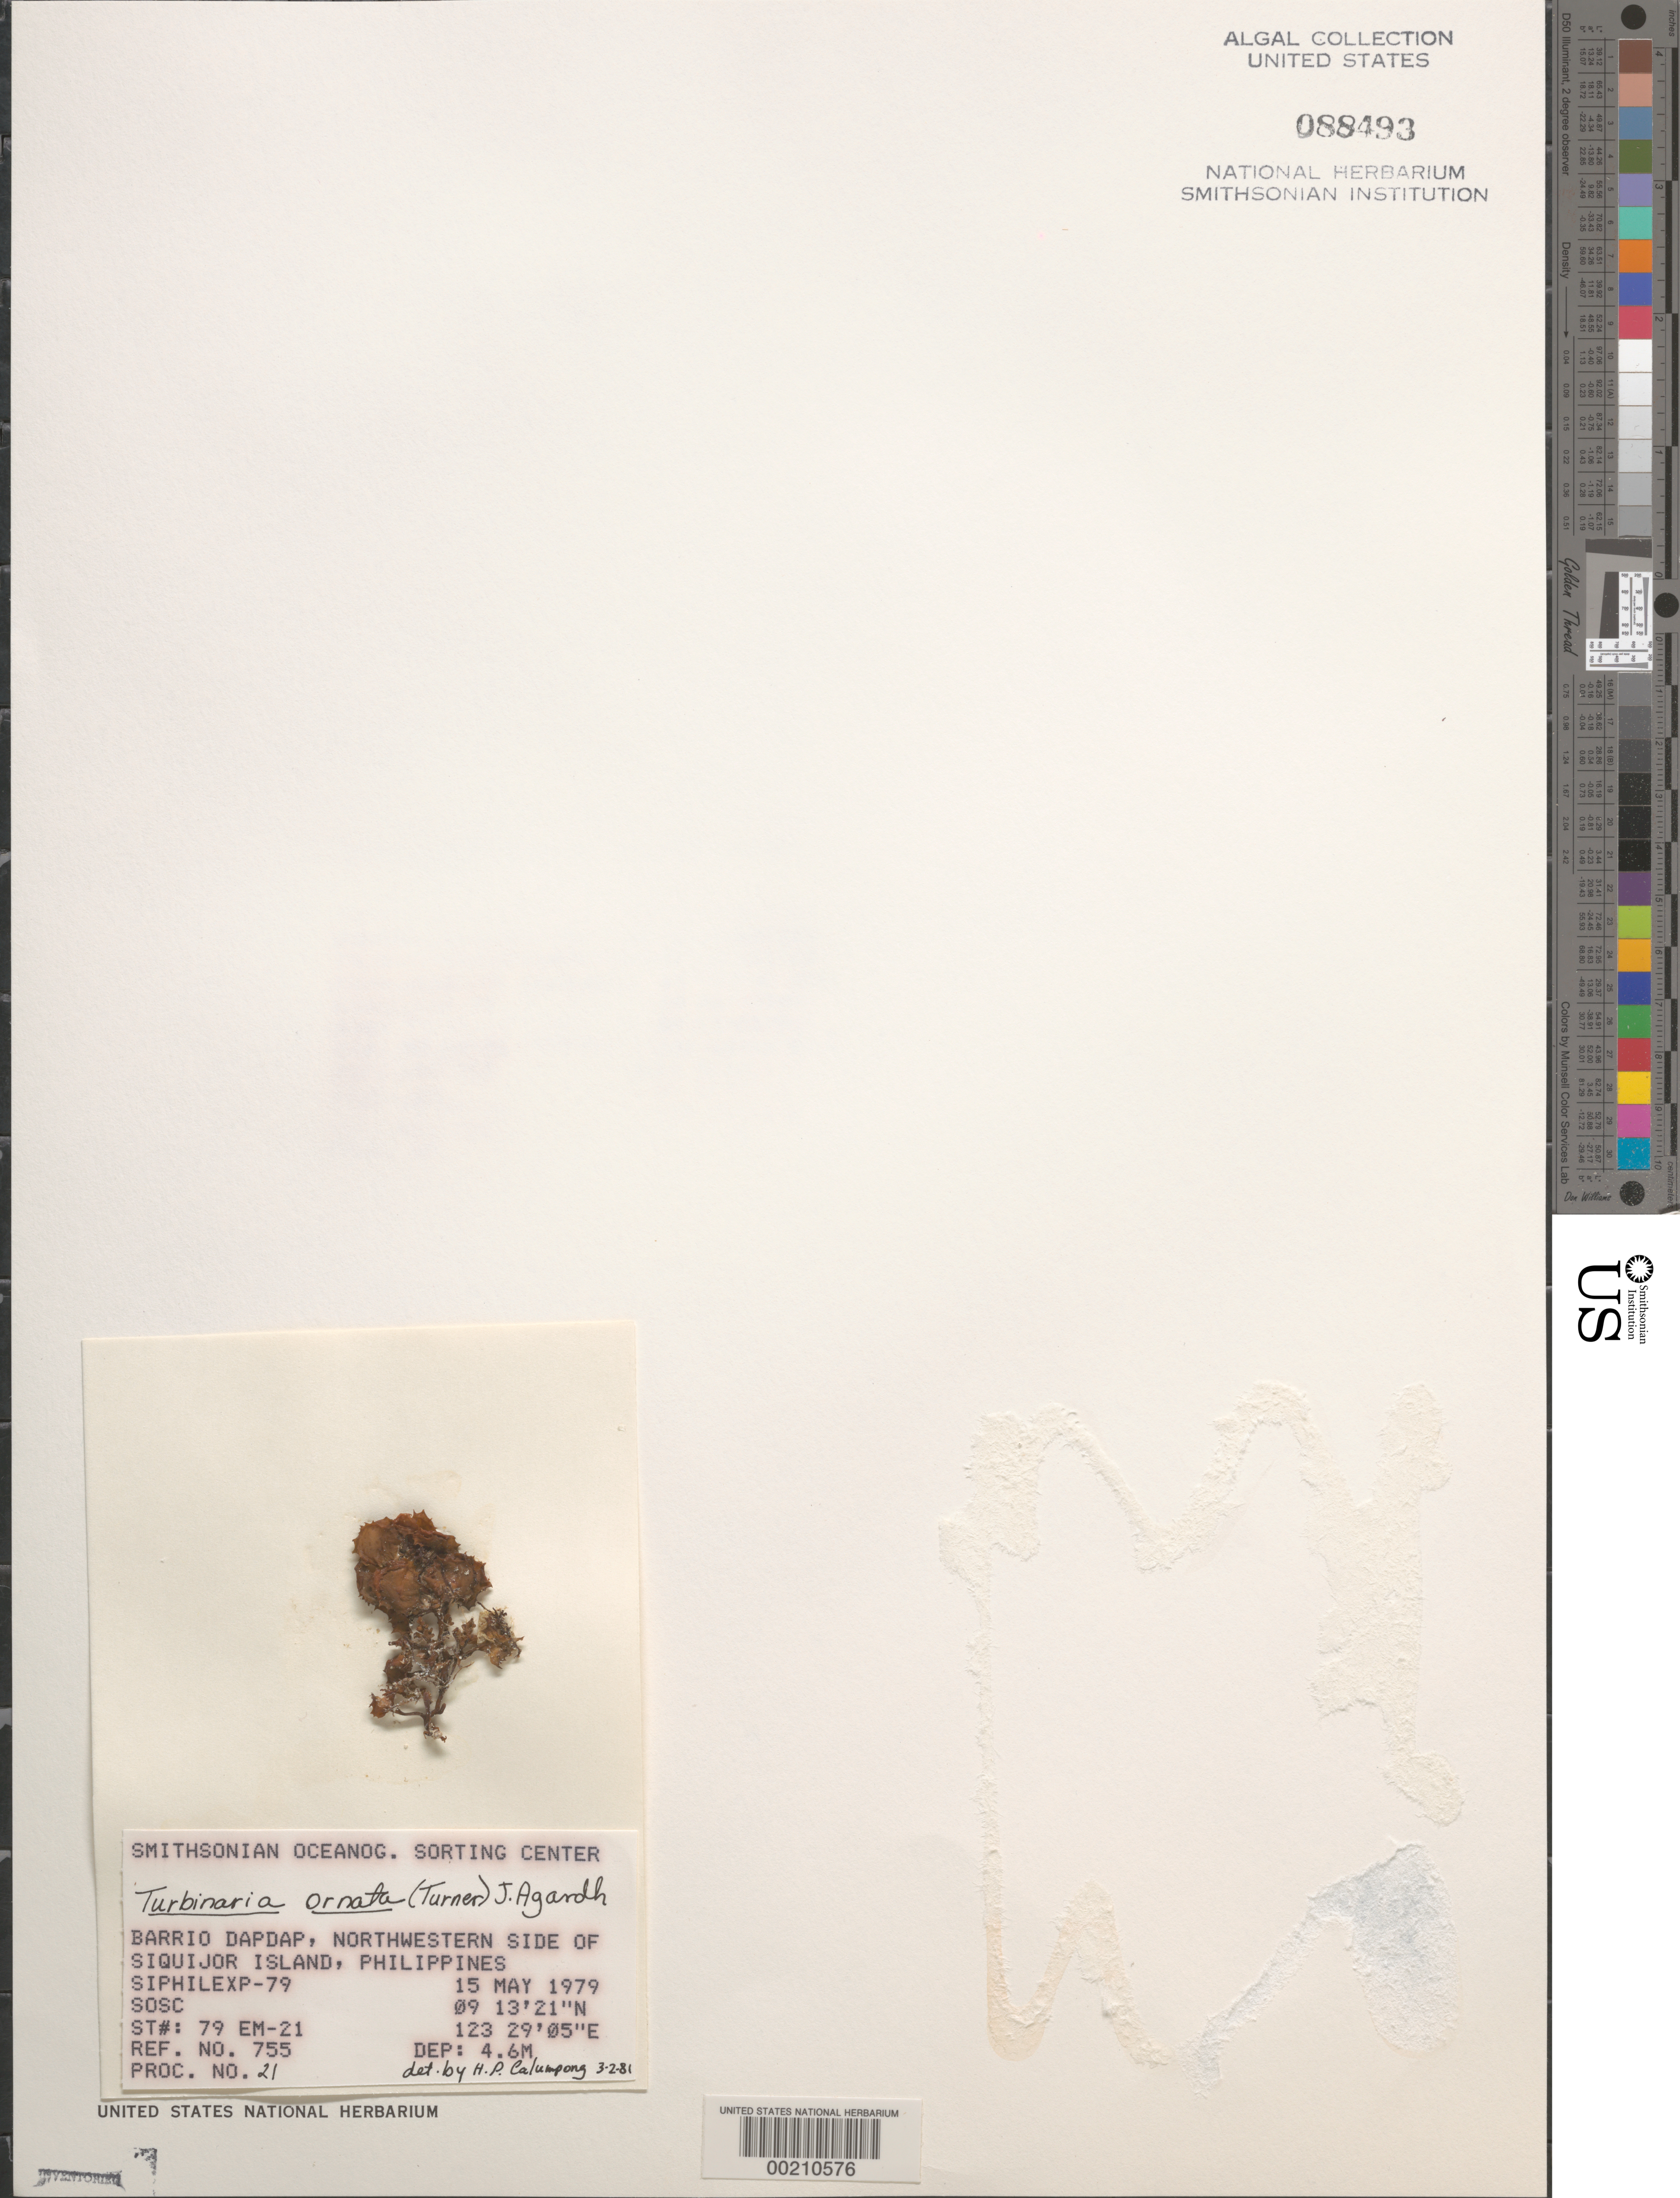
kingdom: Chromista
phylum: Ochrophyta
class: Phaeophyceae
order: Fucales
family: Sargassaceae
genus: Turbinaria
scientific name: Turbinaria ornata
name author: (Turner) J. Agardh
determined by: Calumpong, H. P.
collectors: SOSC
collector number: Station 79 Em-19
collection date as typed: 15 May 1979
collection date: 1979-05-15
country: Philippines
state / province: Central Visayas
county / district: Siquijor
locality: Barrio dapdap, siquijor island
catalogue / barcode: US 88493